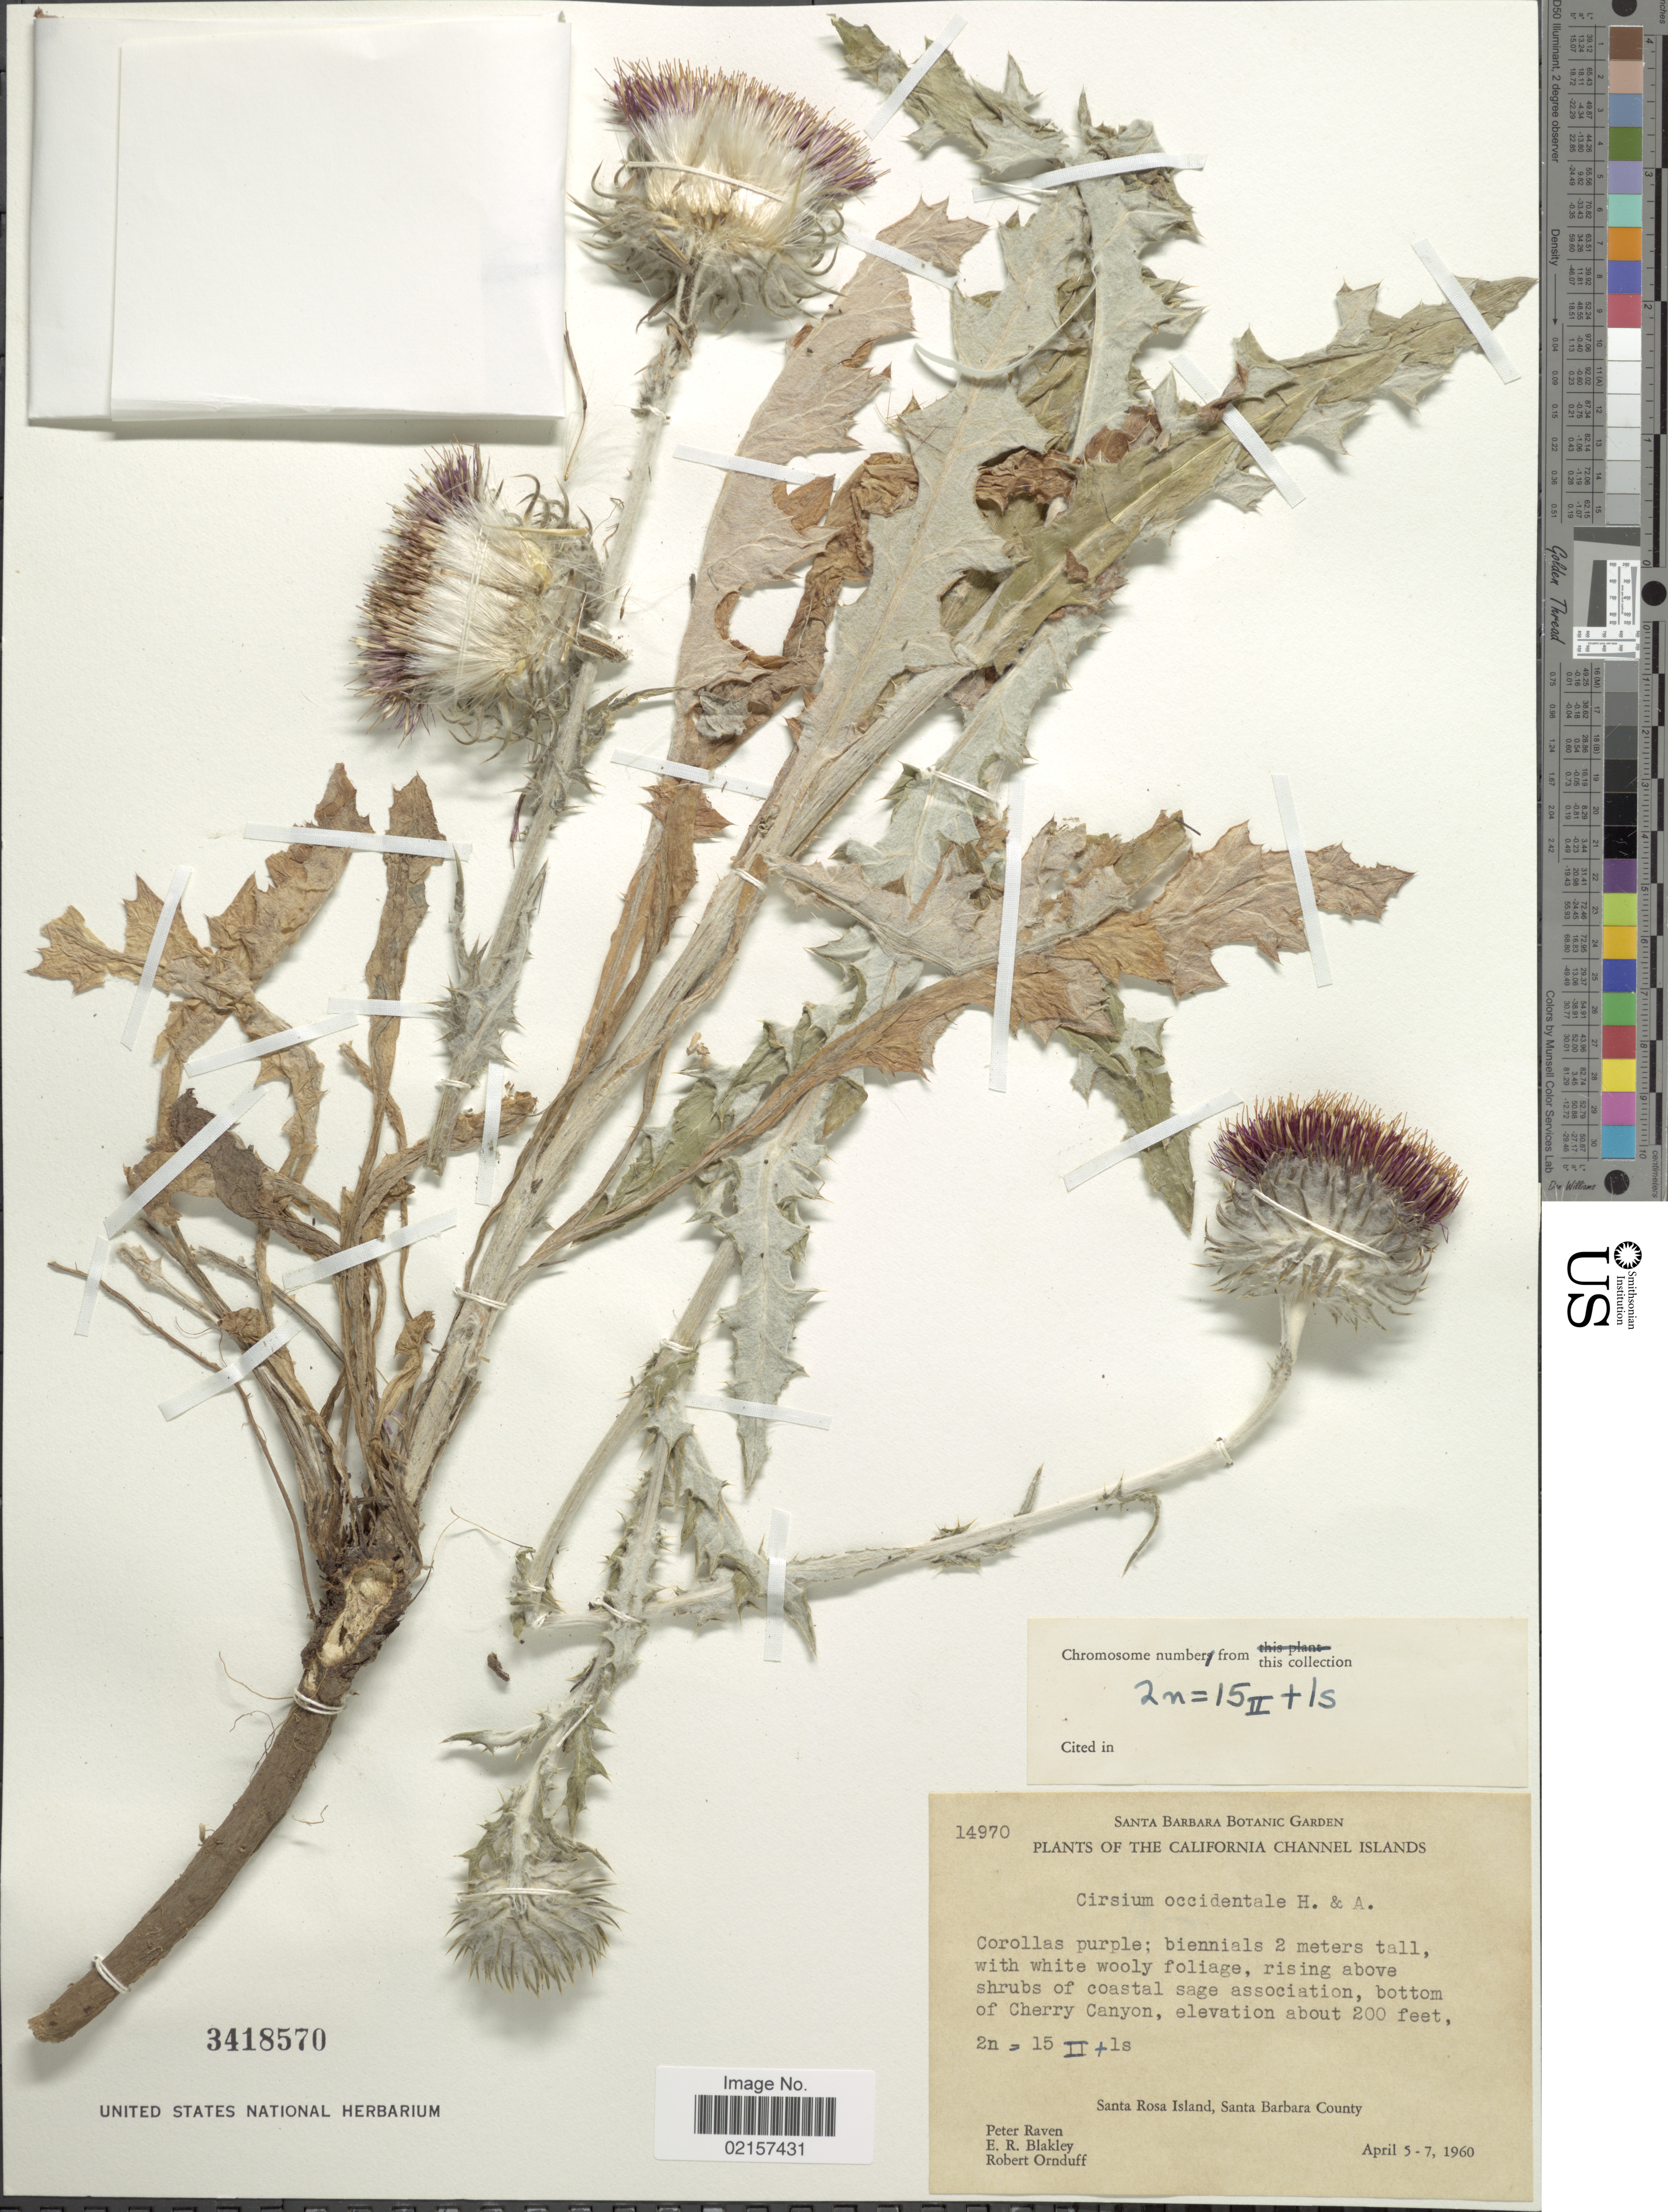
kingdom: Plantae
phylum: Tracheophyta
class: Magnoliopsida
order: Asterales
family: Asteraceae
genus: Cirsium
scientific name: Cirsium occidentale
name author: (Nutt.) Jeps.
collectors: P. Raven, E. R. Blakley & R. Ornduff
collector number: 14970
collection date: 1960-04-05/1960-04-07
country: United States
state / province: California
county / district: Santa Barbara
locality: California Channel Islands, bottom of Cherry Canyon, Santa Rosa Island, Santa Barbara County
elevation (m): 61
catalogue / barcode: US 3418570